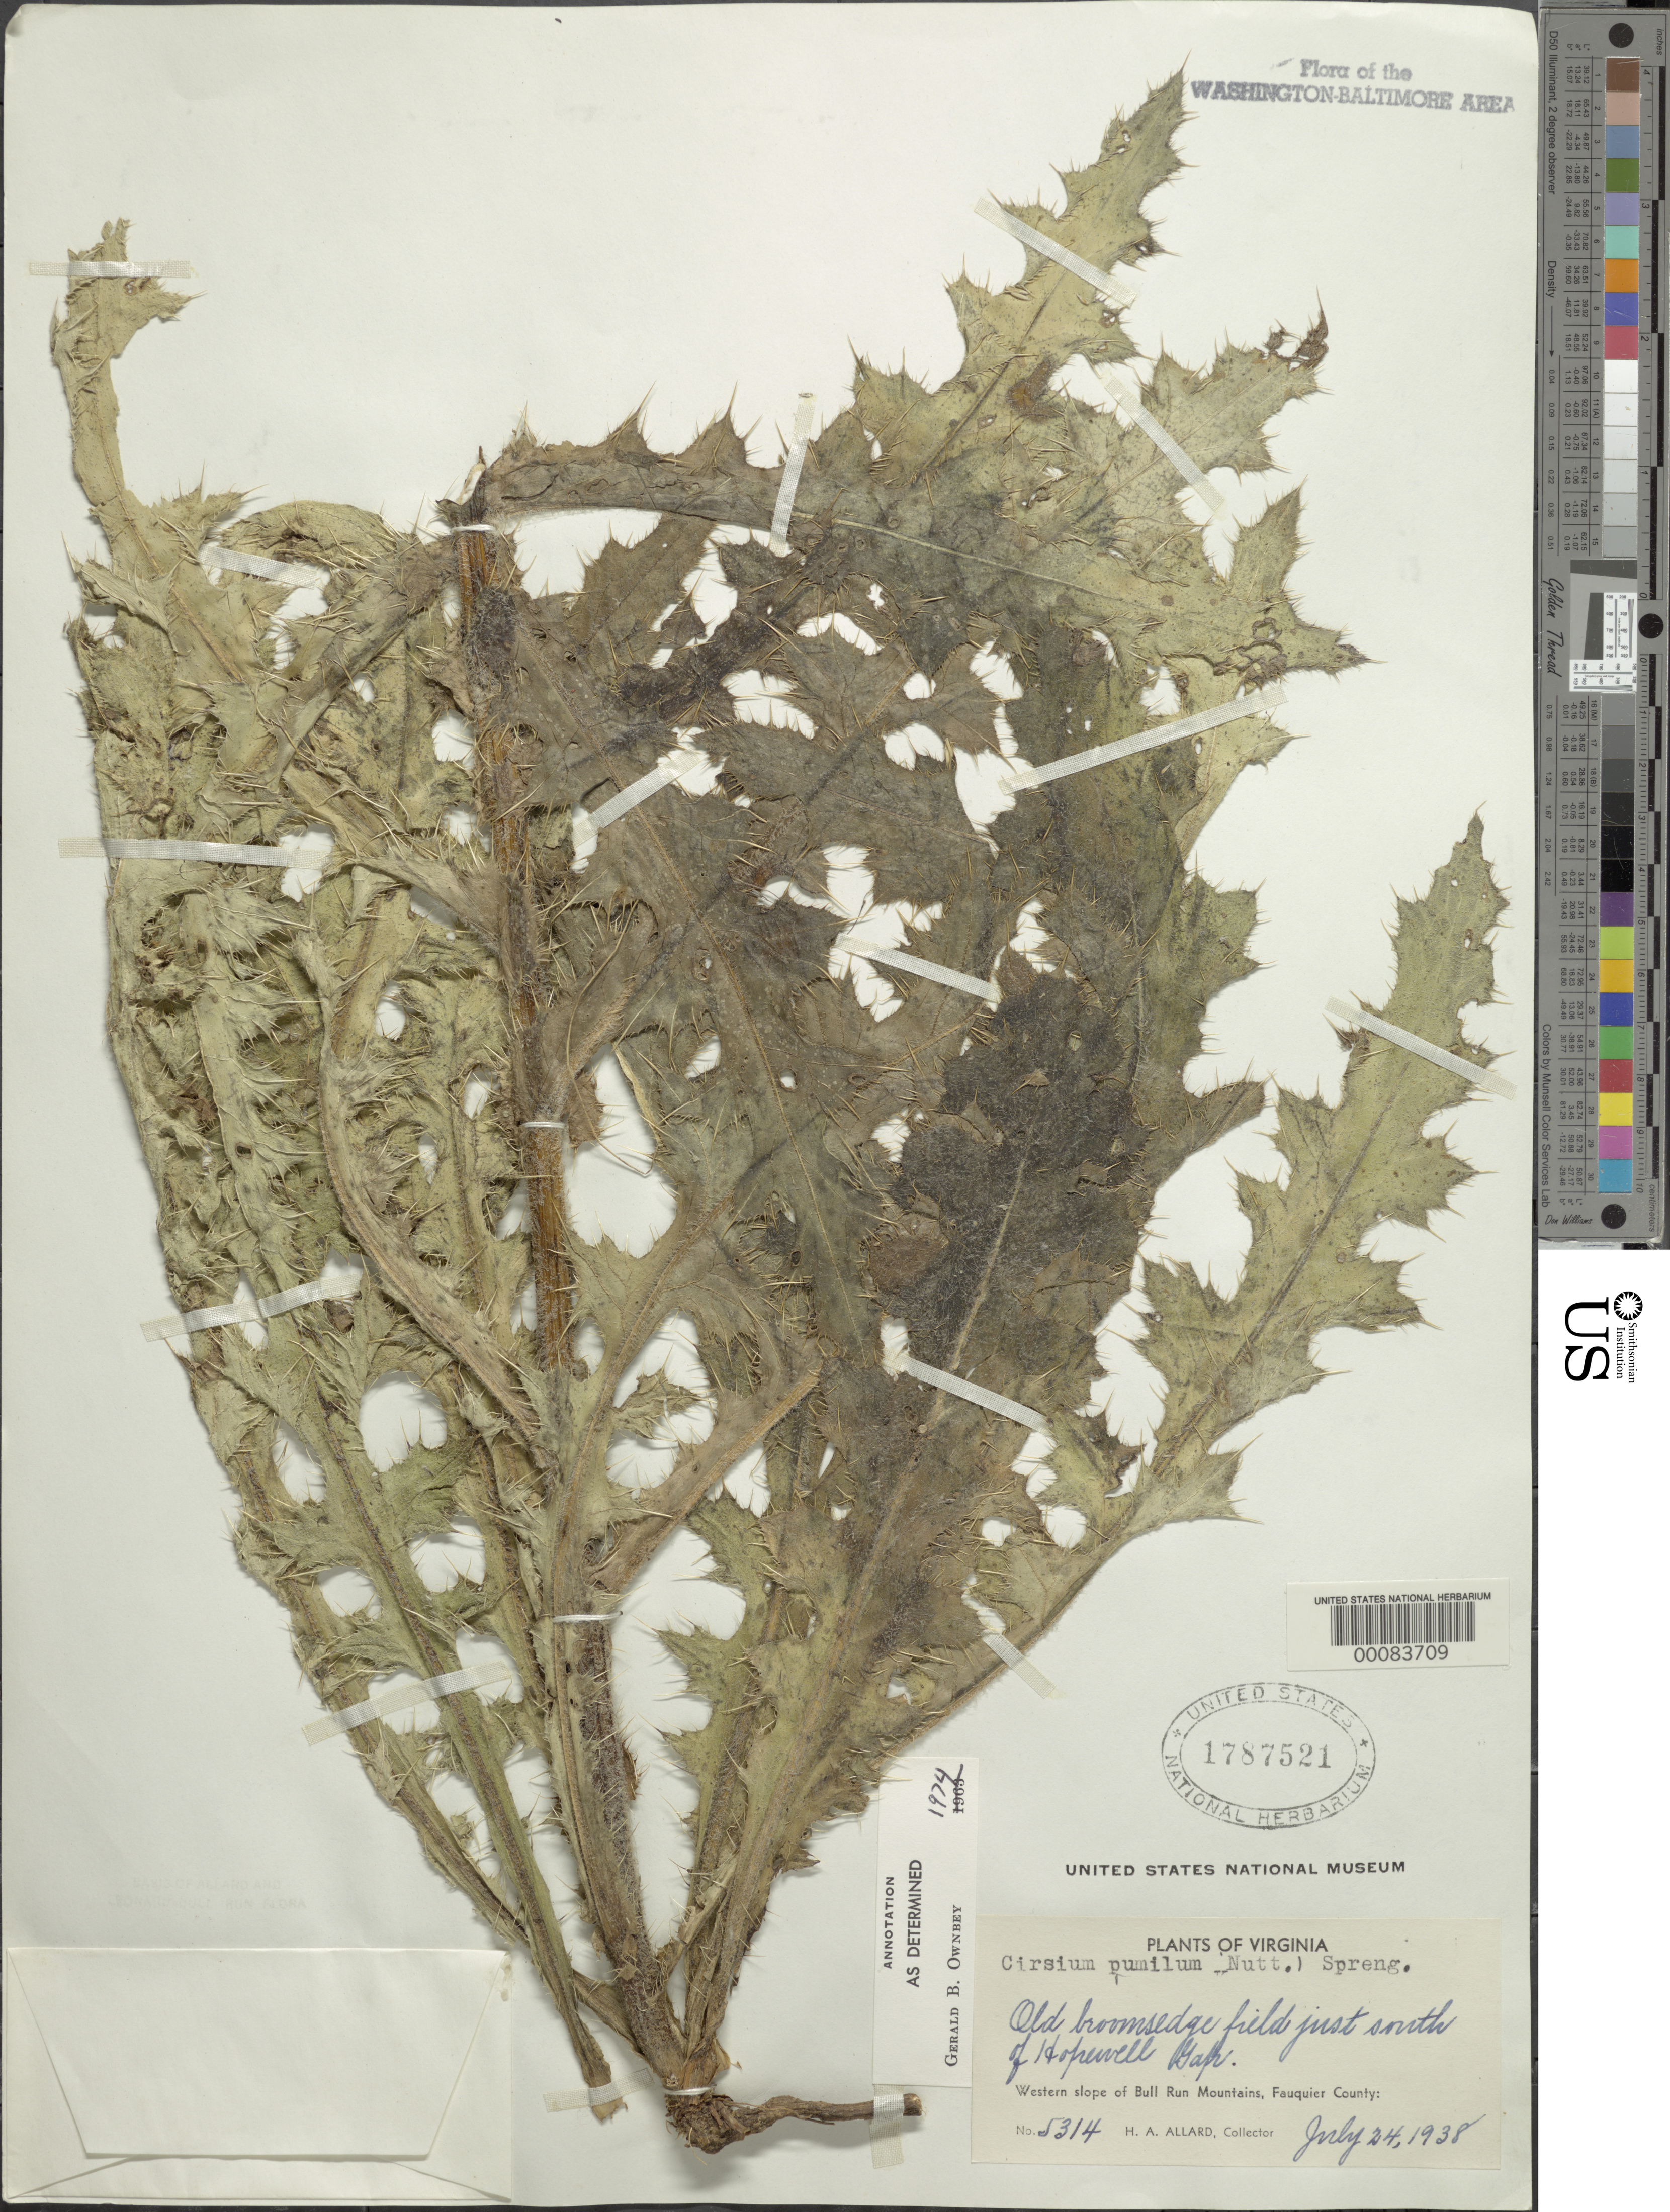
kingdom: Plantae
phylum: Tracheophyta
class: Magnoliopsida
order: Asterales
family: Asteraceae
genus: Cirsium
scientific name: Cirsium pumilum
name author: (Nutt.) Spreng.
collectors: H. A. Allard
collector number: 5314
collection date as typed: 24 Jul 1938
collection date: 1938-07-24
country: United States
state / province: Virginia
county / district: Fauquier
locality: South of Hopewell Gap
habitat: Old field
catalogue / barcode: US 1787521